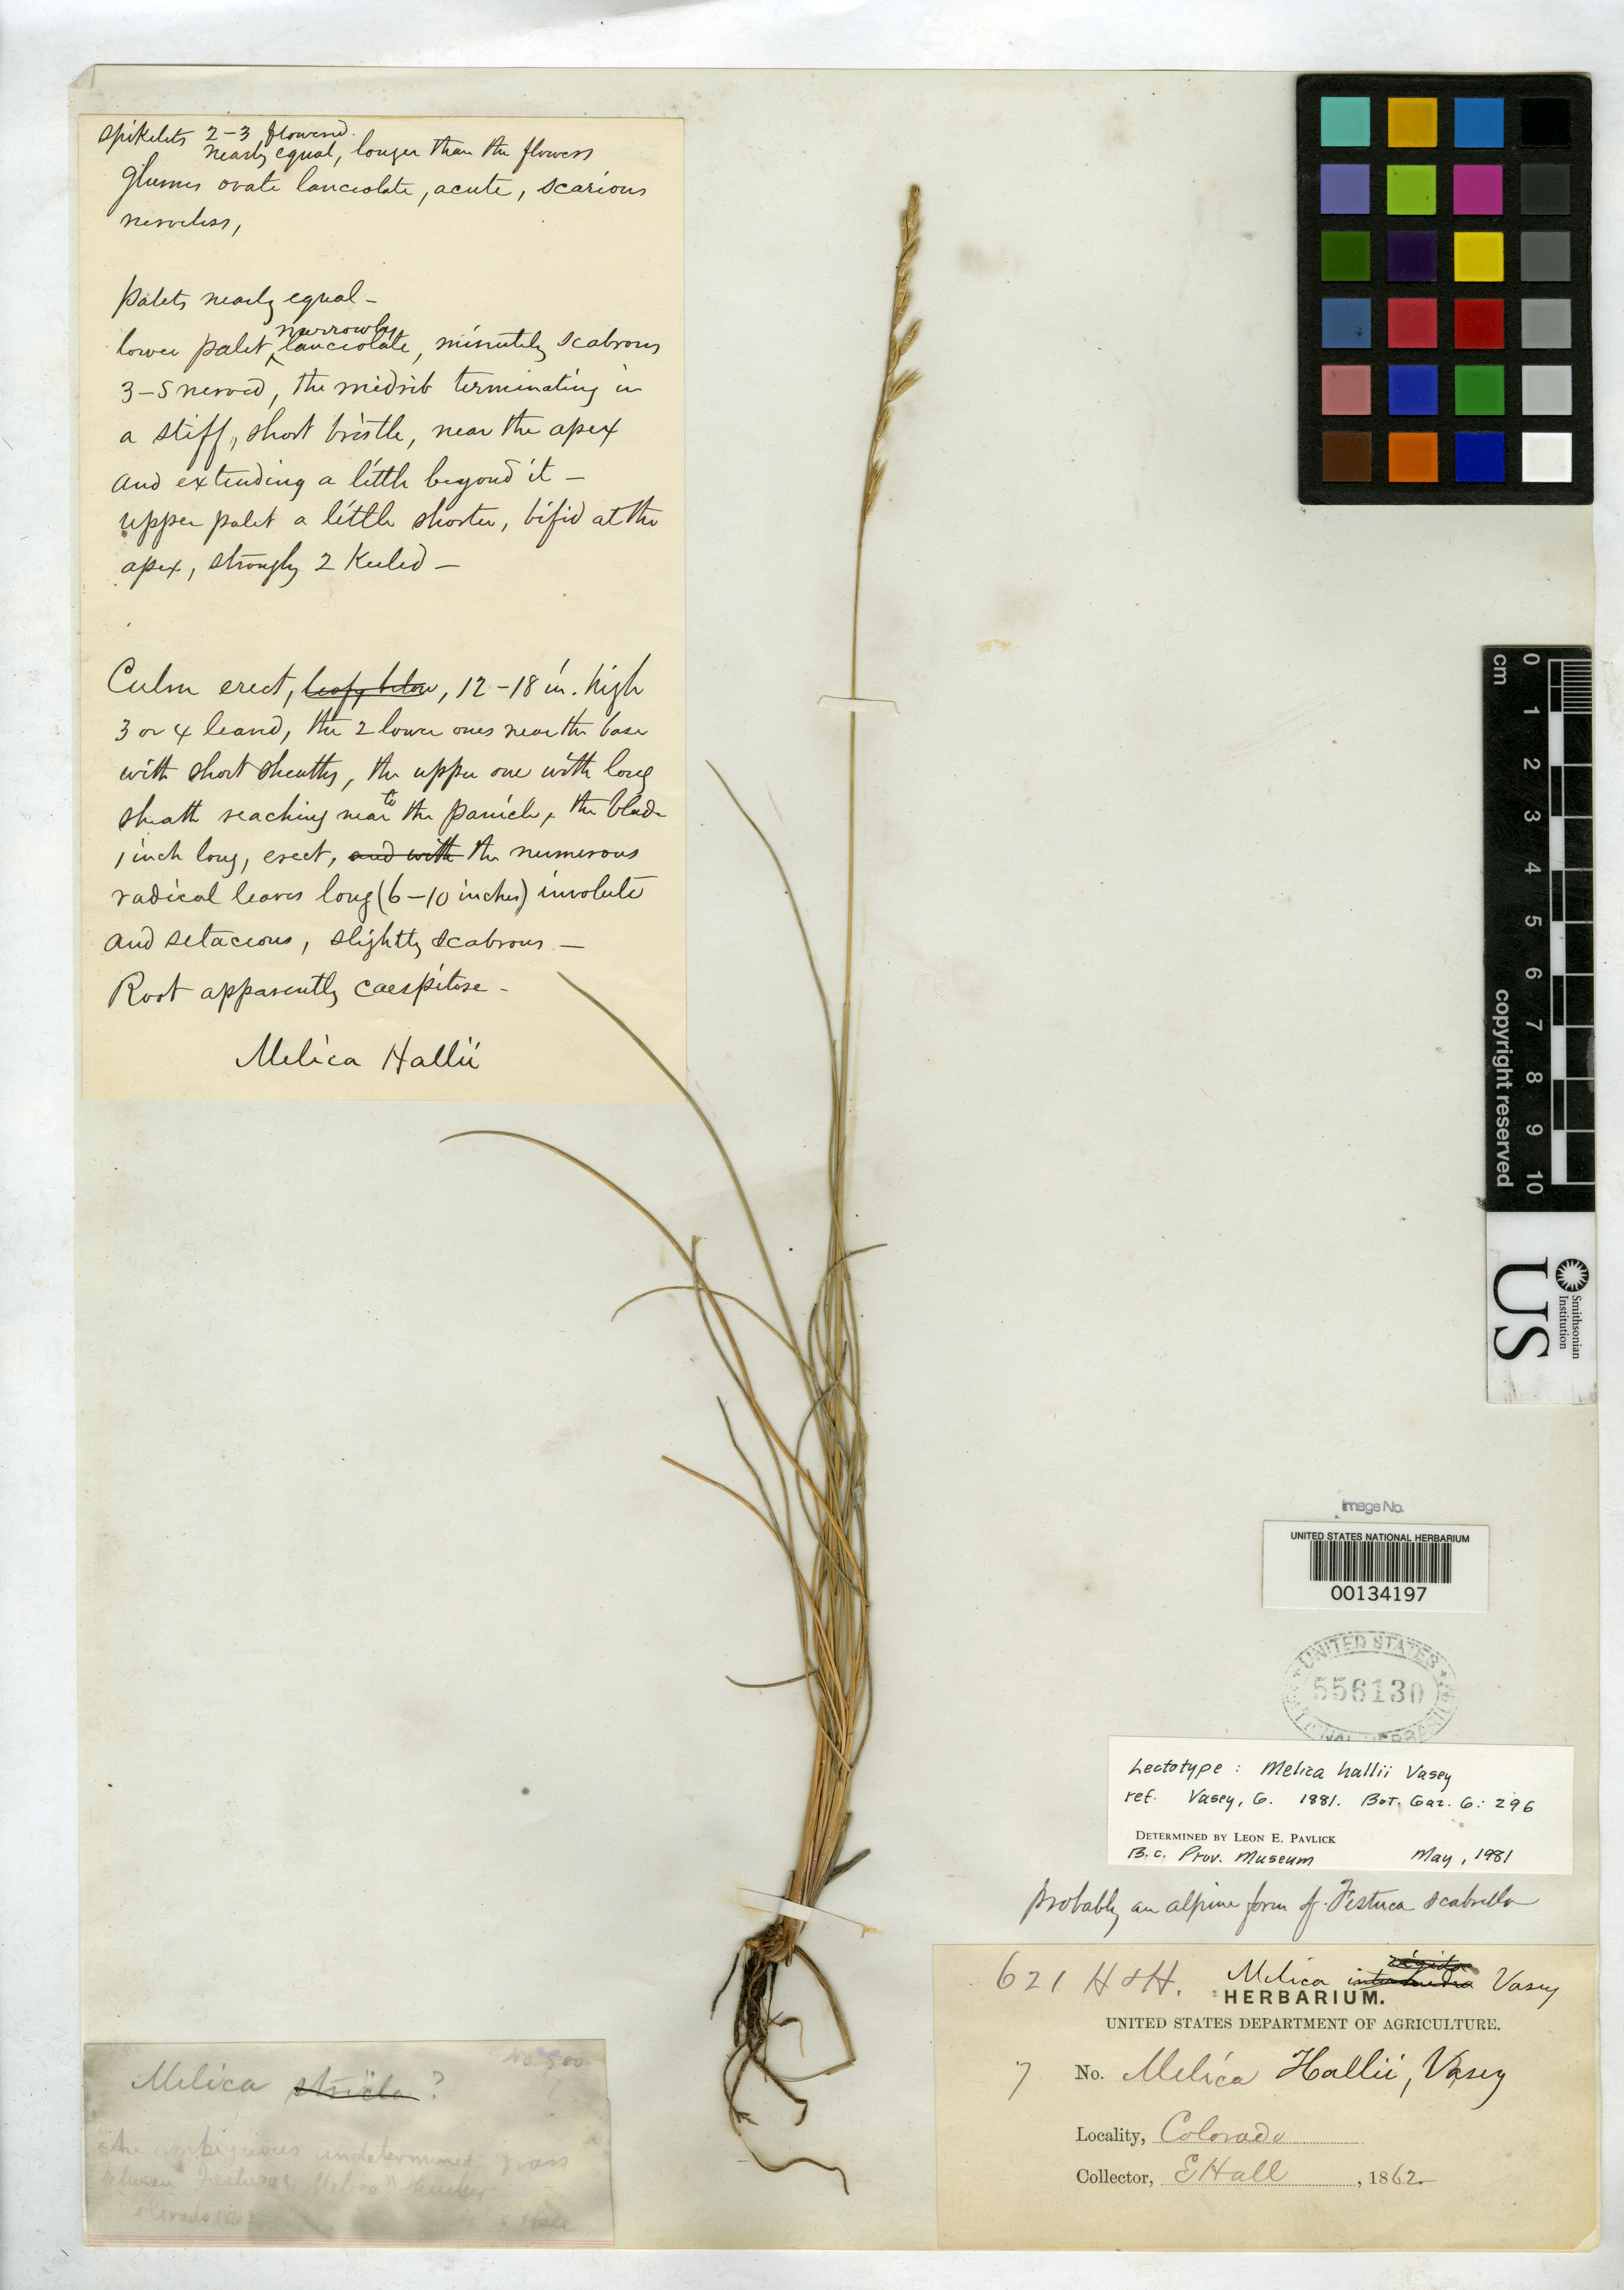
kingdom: Plantae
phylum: Tracheophyta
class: Liliopsida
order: Poales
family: Poaceae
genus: Melica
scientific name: Melica hallii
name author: Vasey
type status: Lectotype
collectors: E. Hall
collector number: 621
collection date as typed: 1862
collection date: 1862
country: United States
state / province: Colorado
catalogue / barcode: US 556130